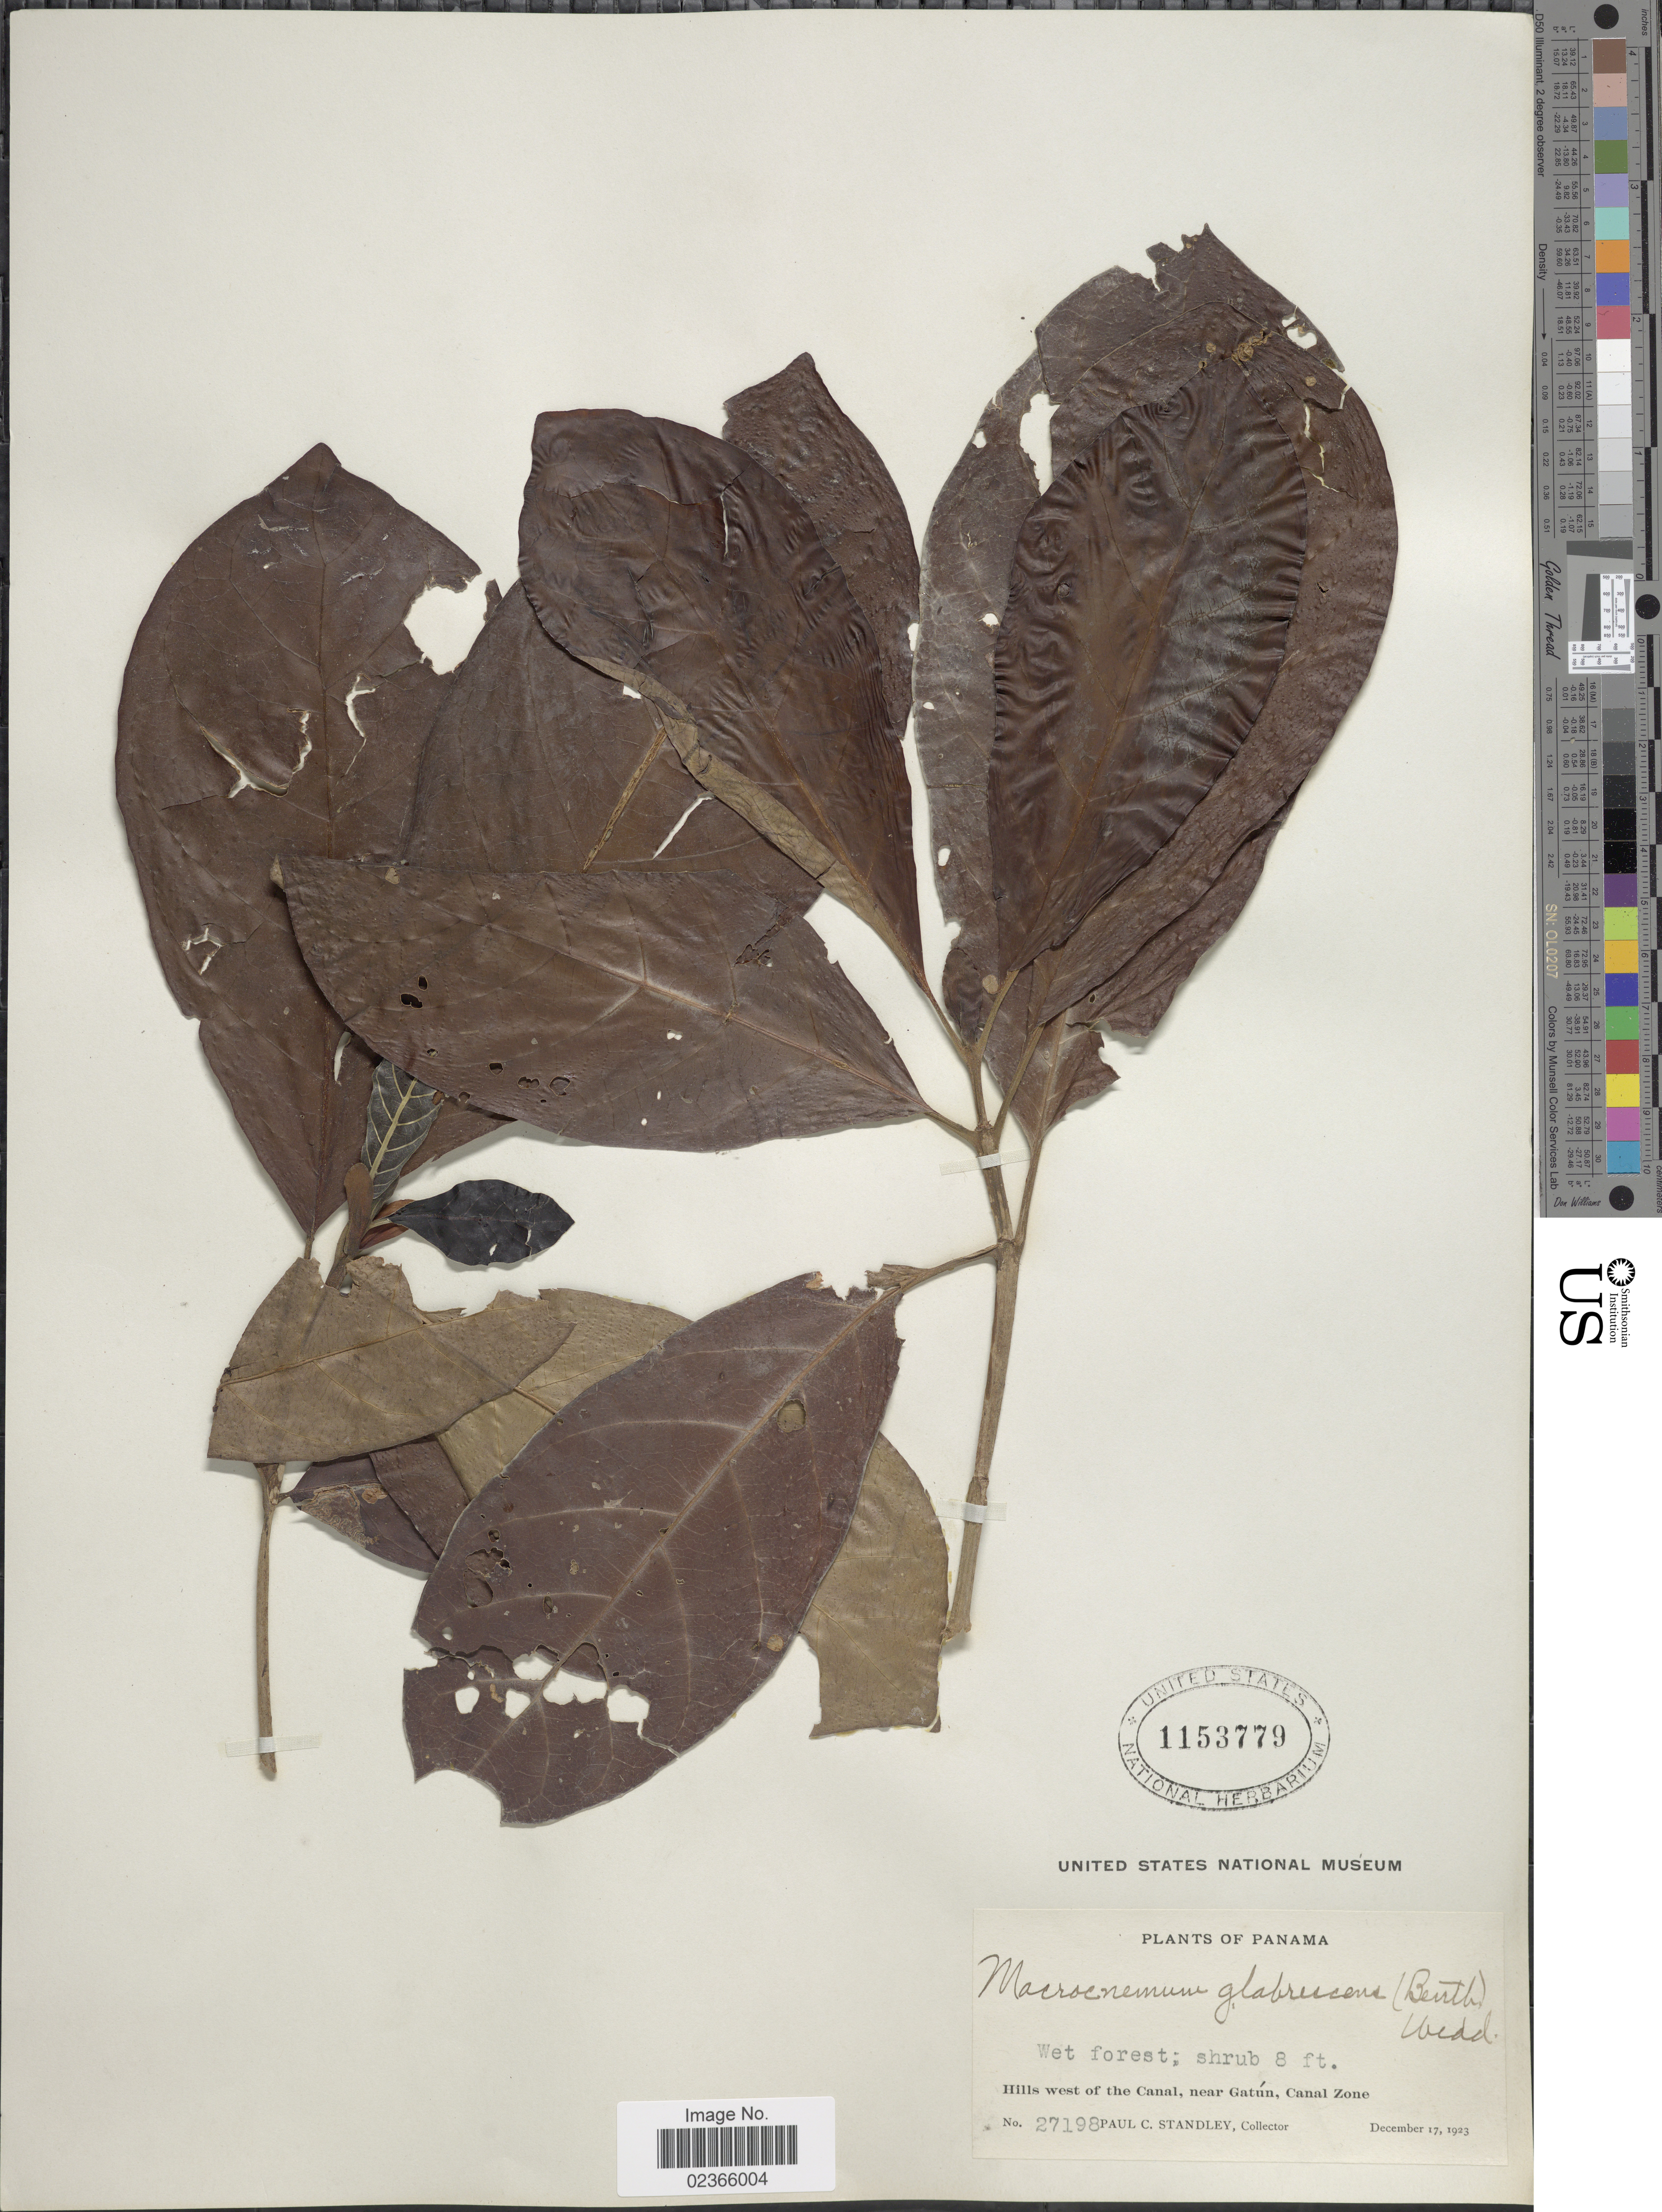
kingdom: Plantae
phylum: Tracheophyta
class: Magnoliopsida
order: Gentianales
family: Rubiaceae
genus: Macrocnemum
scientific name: Macrocnemum glabrescens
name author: (Benth.) Wedd.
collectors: P. C. Standley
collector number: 27198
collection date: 1923-12-17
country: Panama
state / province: Colón / Panamá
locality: Hills west of the Canal, near Gatun, Canal Zone.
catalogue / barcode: US 1153779